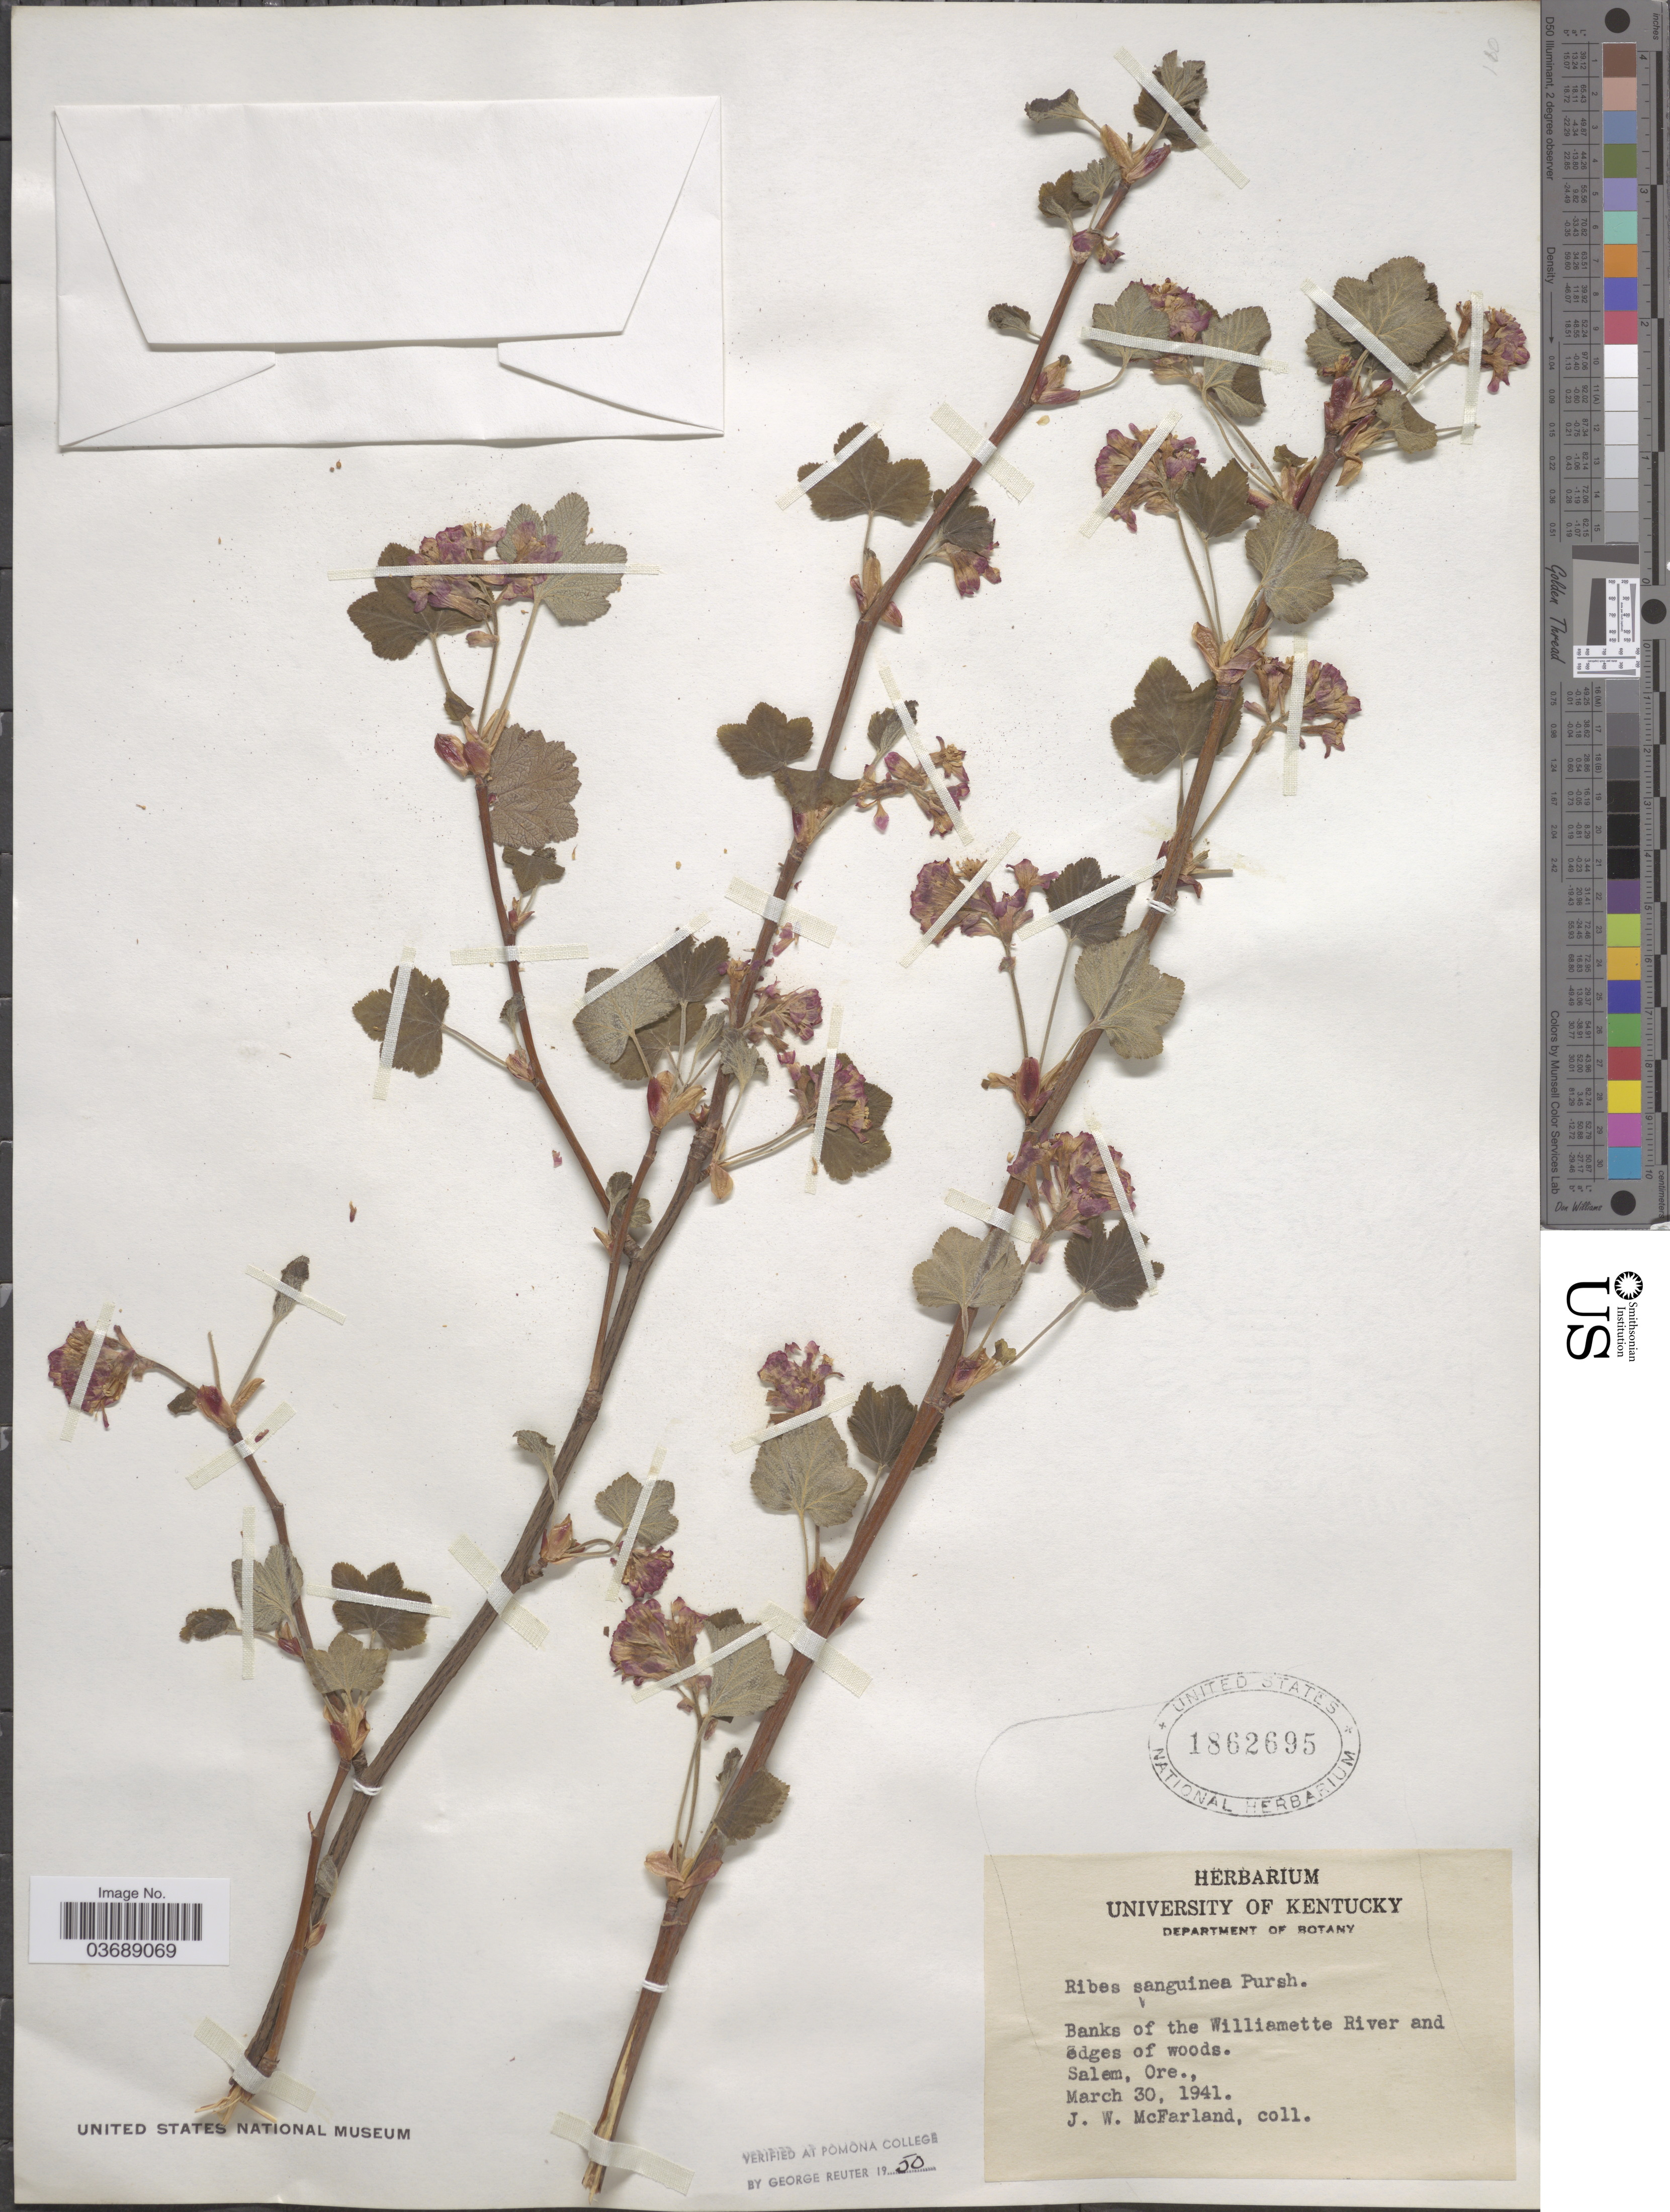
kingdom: Plantae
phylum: Tracheophyta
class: Magnoliopsida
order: Saxifragales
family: Grossulariaceae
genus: Ribes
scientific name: Ribes sanguineum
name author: Pursh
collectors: J. Mcfarland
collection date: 1941-03-30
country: United States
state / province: Kentucky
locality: Banks of the Williamette River and edges of woods. Salem.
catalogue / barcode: US 1862695